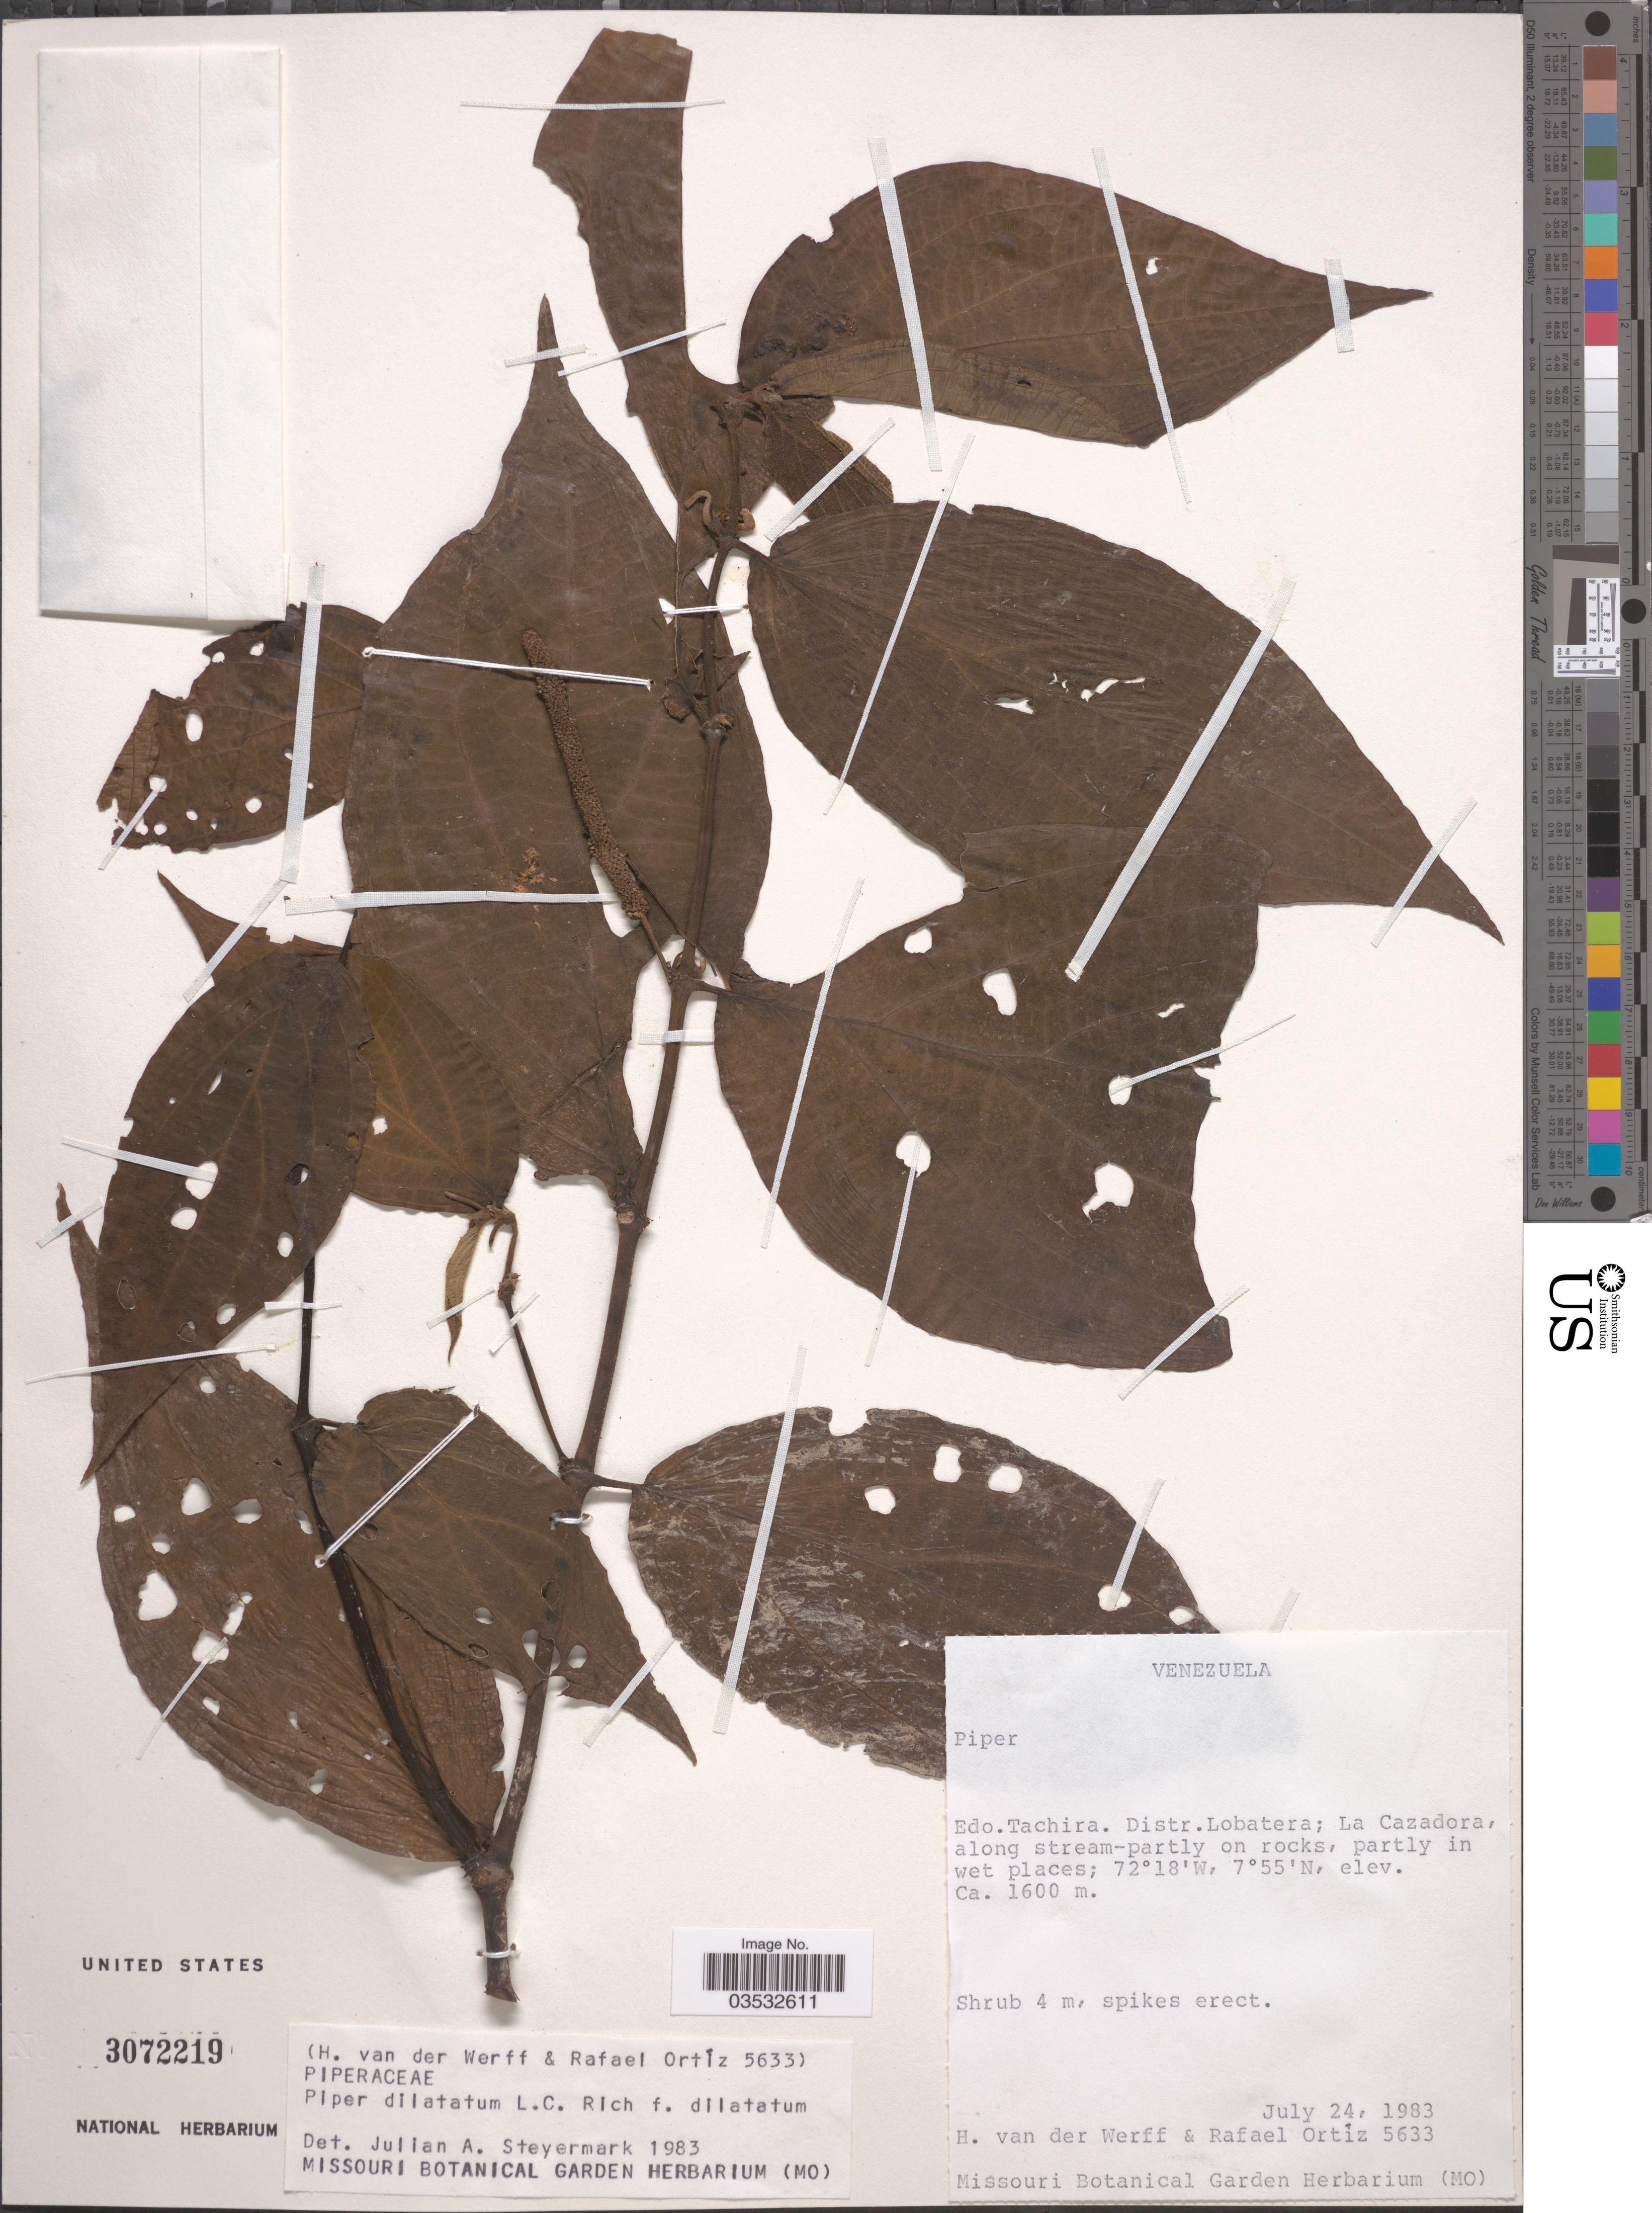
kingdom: Plantae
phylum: Tracheophyta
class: Magnoliopsida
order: Piperales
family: Piperaceae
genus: Piper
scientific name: Piper dilatatum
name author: Rich.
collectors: H. van der Werff & R. Ortíz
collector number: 5633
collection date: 1983-07-24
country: Venezuela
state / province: Tachira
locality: Distr. Lobatera; La Cazadora.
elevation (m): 1600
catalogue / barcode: US 3072219